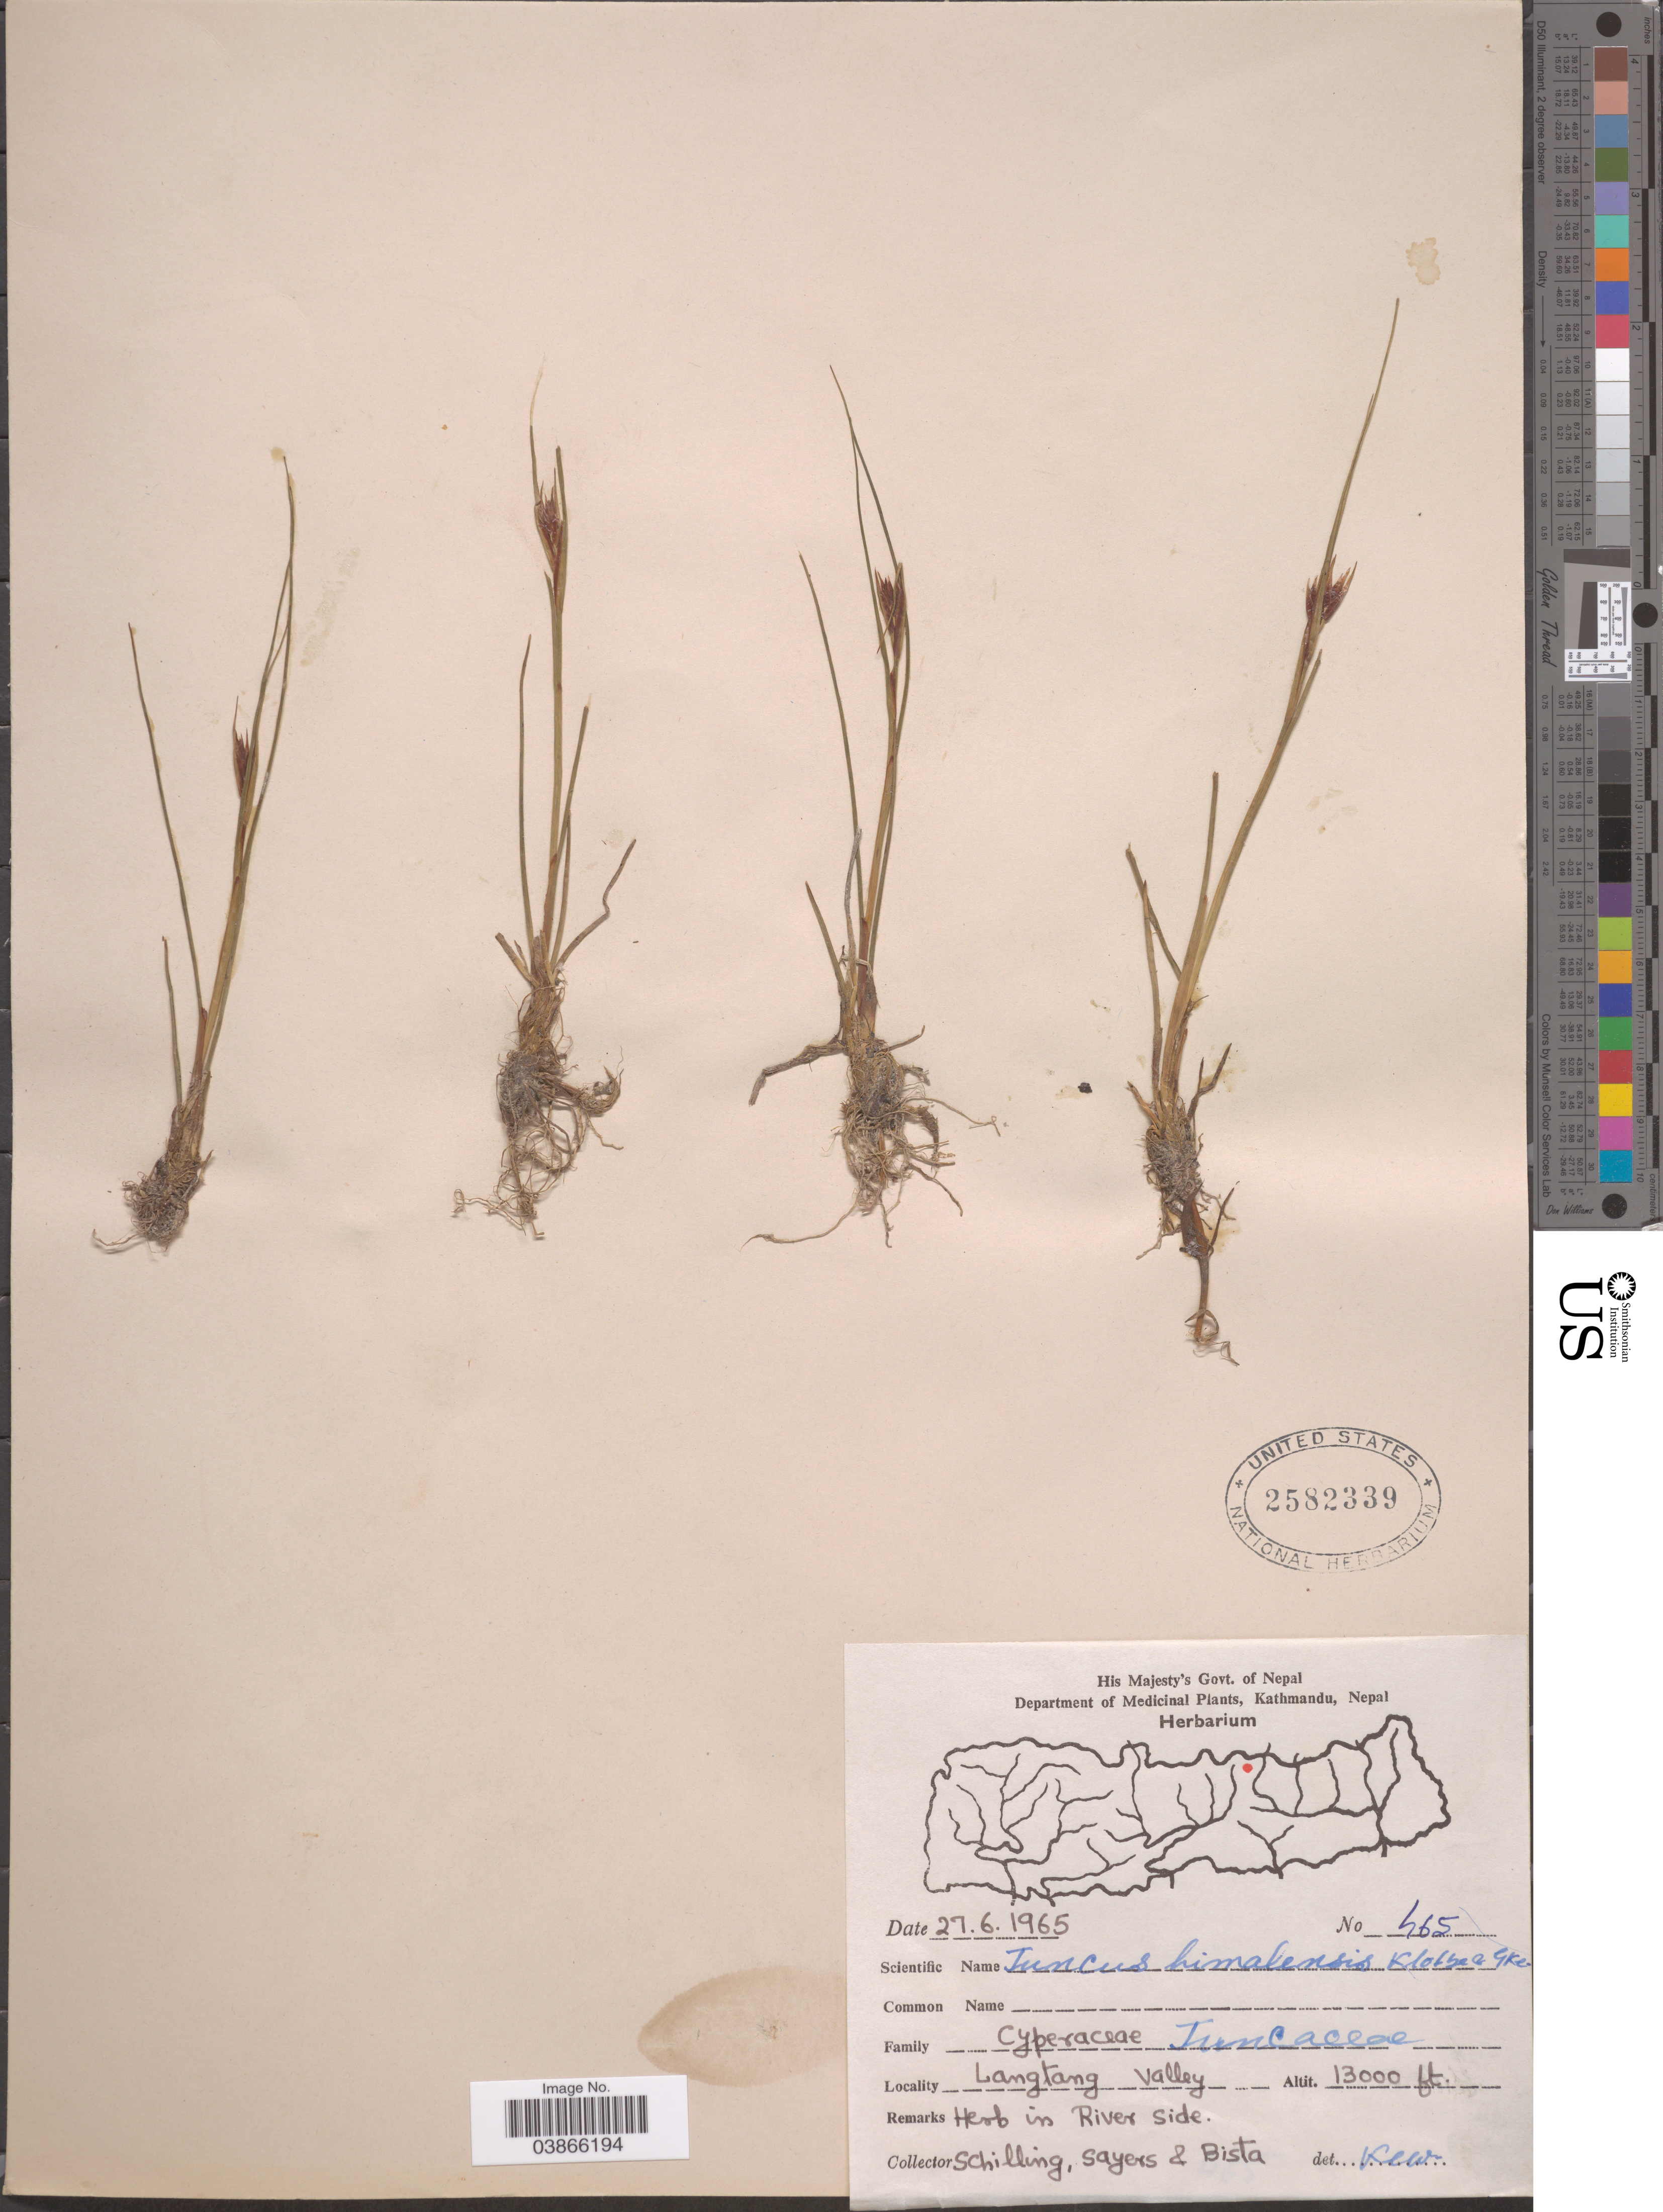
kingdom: Plantae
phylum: Tracheophyta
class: Liliopsida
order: Poales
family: Juncaceae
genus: Juncus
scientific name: Juncus himalensis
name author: Klotzsch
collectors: Schilling, --, -. Sayers & -. Bista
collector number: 465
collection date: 1965-06-27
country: Nepal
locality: Langtang Valley.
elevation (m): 3962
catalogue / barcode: US 2582339